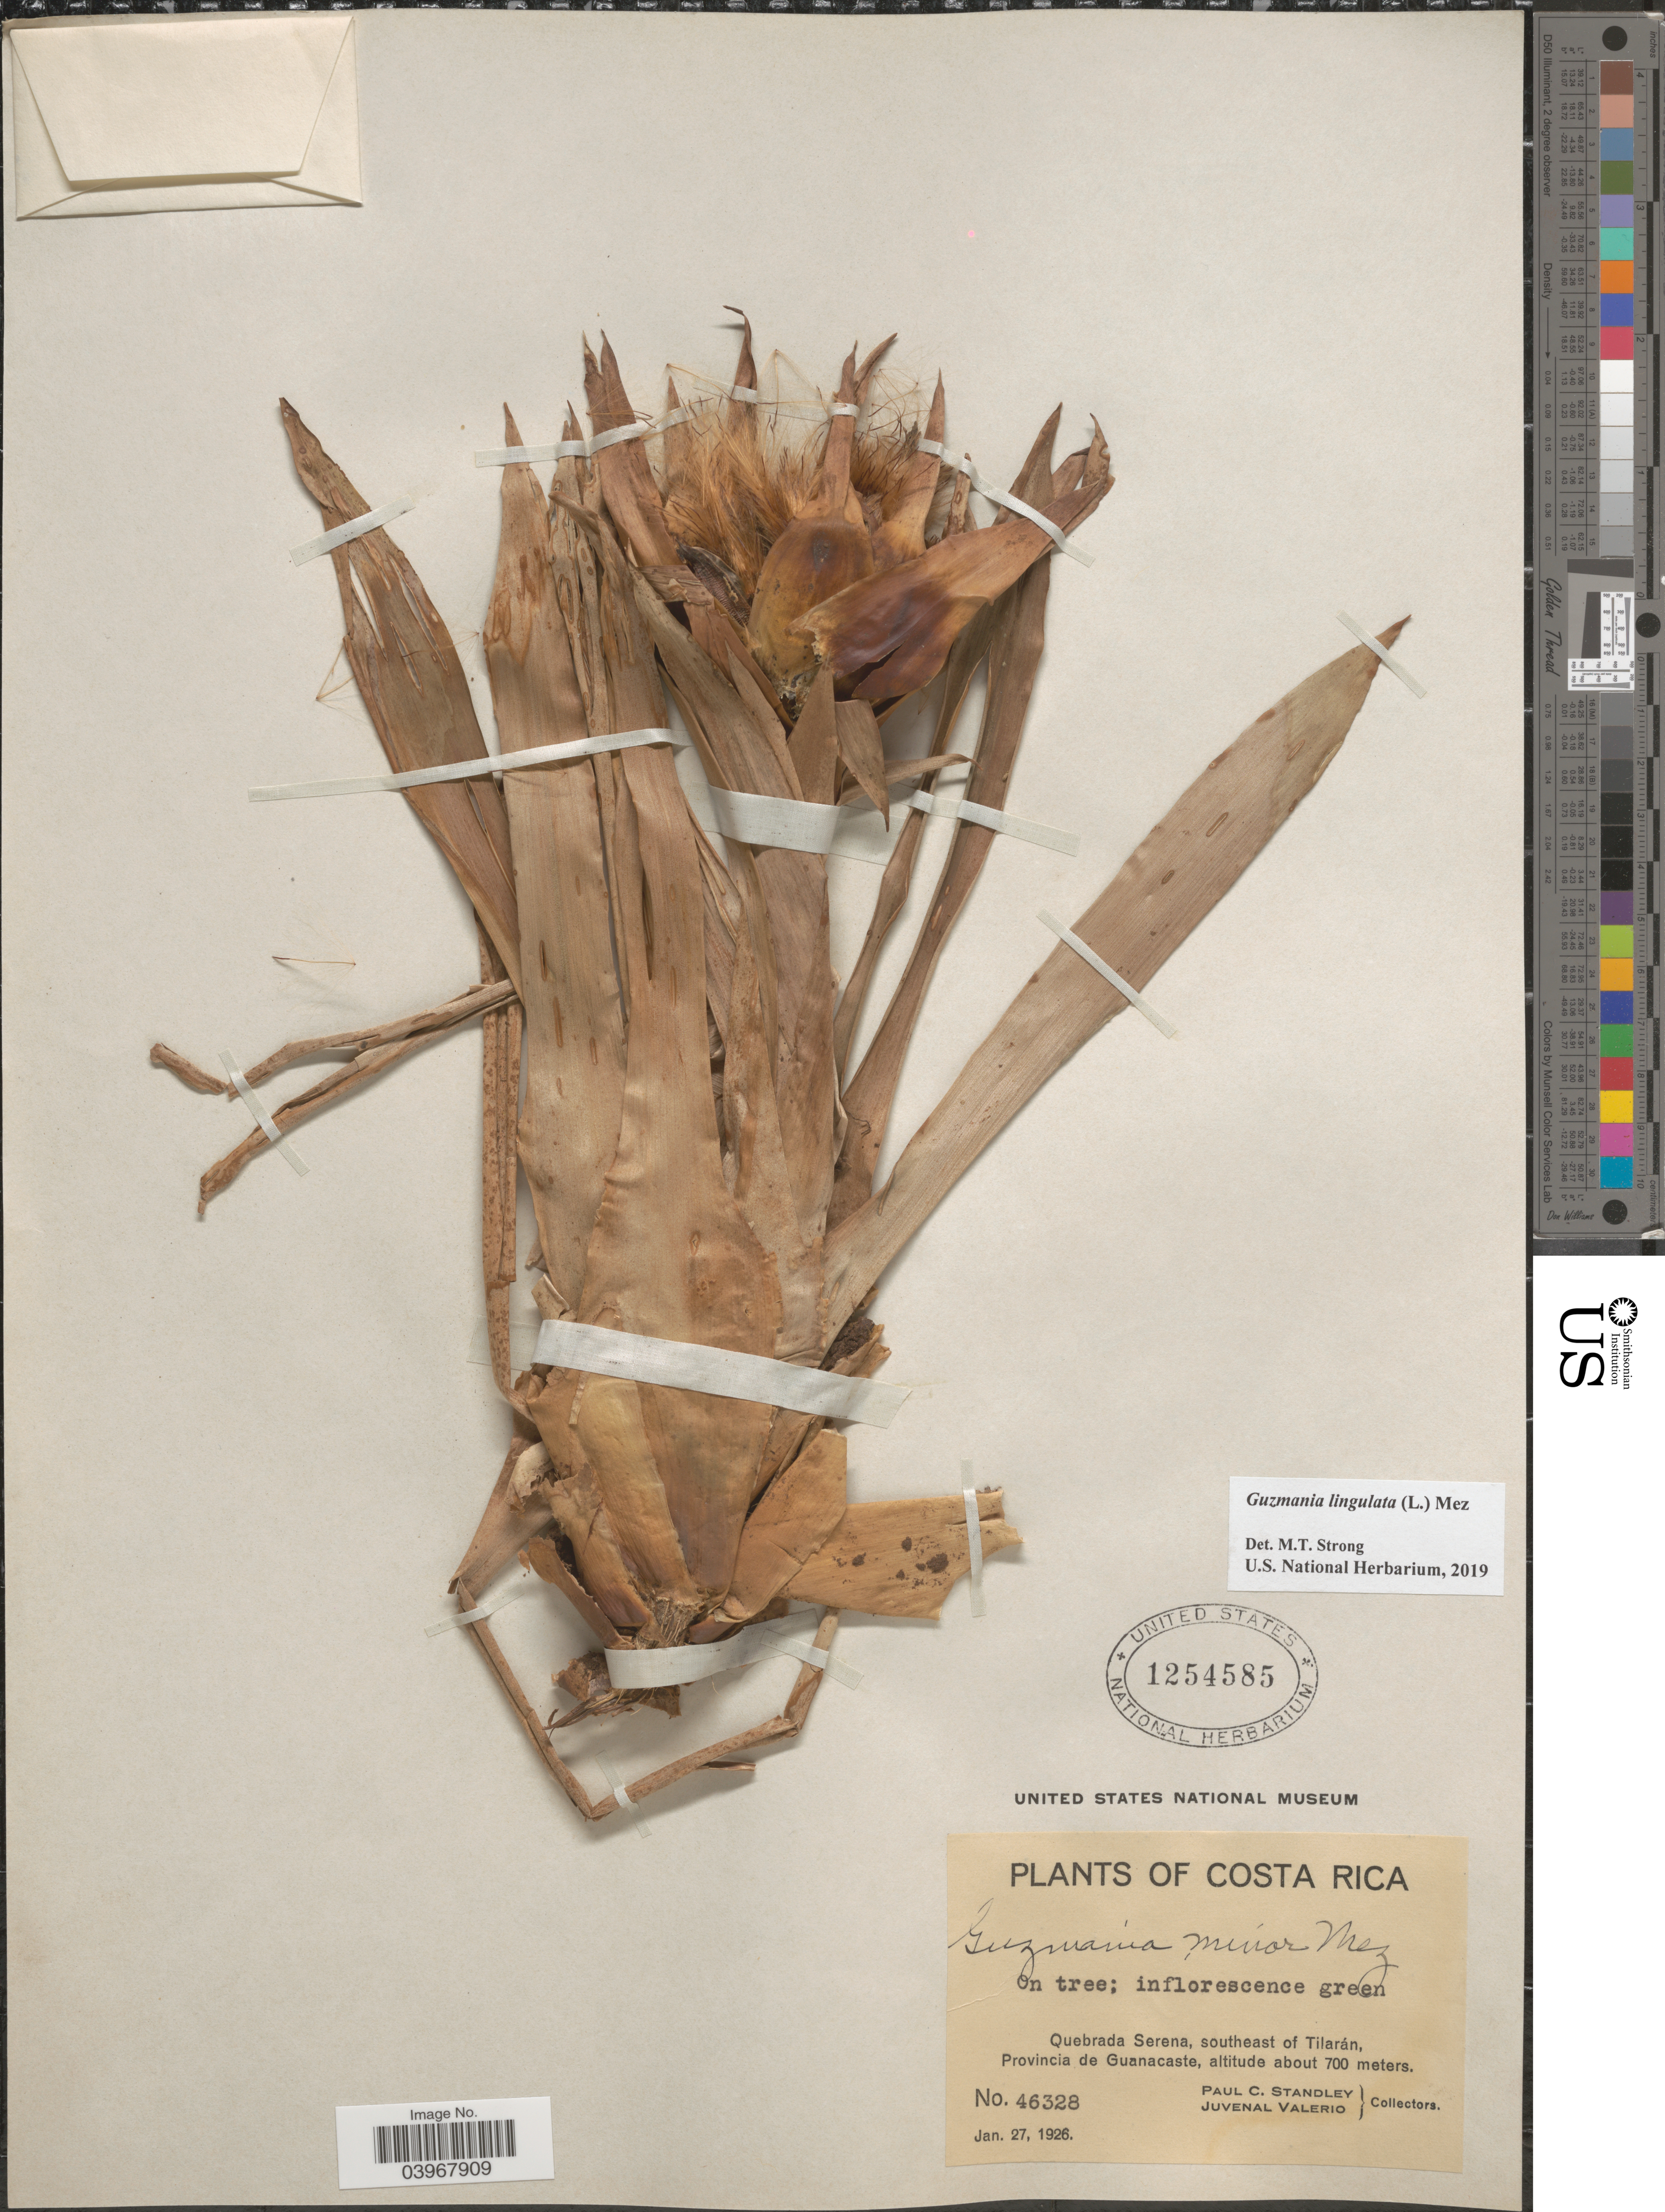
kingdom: Plantae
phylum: Tracheophyta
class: Liliopsida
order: Poales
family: Bromeliaceae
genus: Guzmania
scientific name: Guzmania lingulata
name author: (L.) Mez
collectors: P. C. Standley & J. Valerio R.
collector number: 46328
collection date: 1926-01-27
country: Costa Rica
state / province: Guanacaste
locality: Quebrada Serena, southeast of Tilarán.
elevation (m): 700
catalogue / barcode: US 1254585